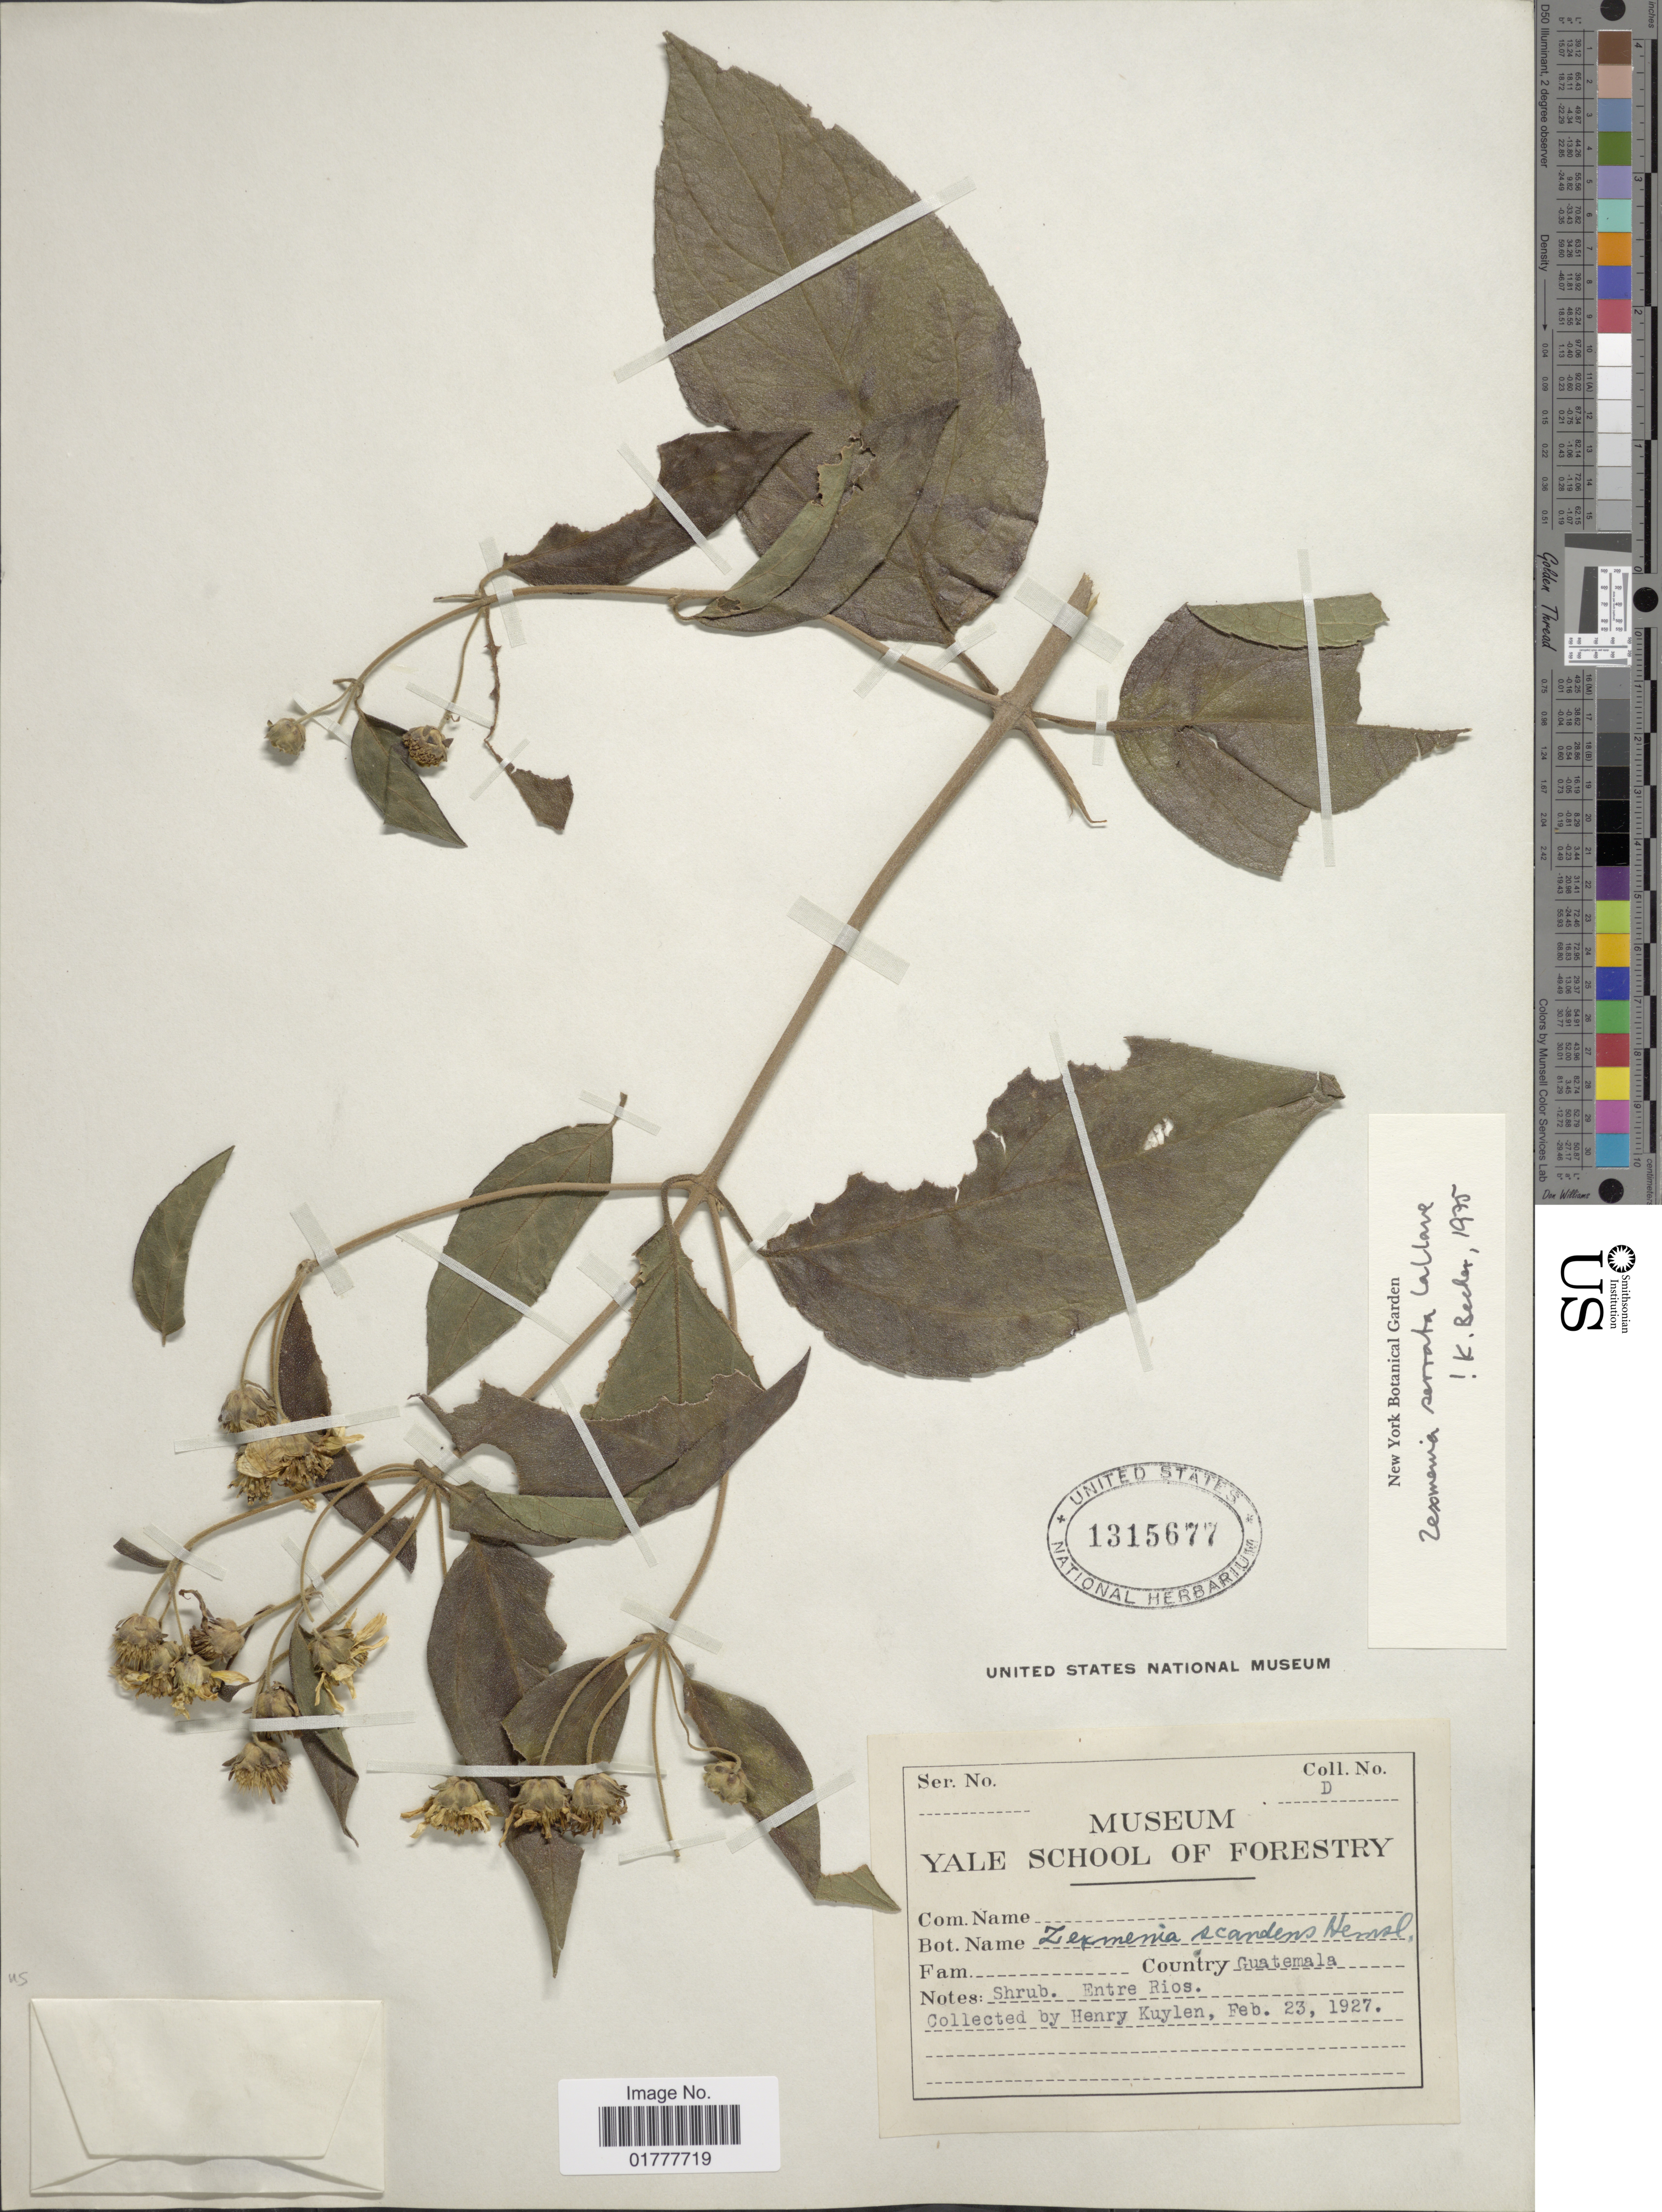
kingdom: Plantae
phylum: Tracheophyta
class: Magnoliopsida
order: Asterales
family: Asteraceae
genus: Zexmenia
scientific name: Zexmenia serrata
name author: La Llave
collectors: H. Kuylen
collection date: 1927-02-23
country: Guatemala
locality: Entre Rios.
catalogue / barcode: US 1315677